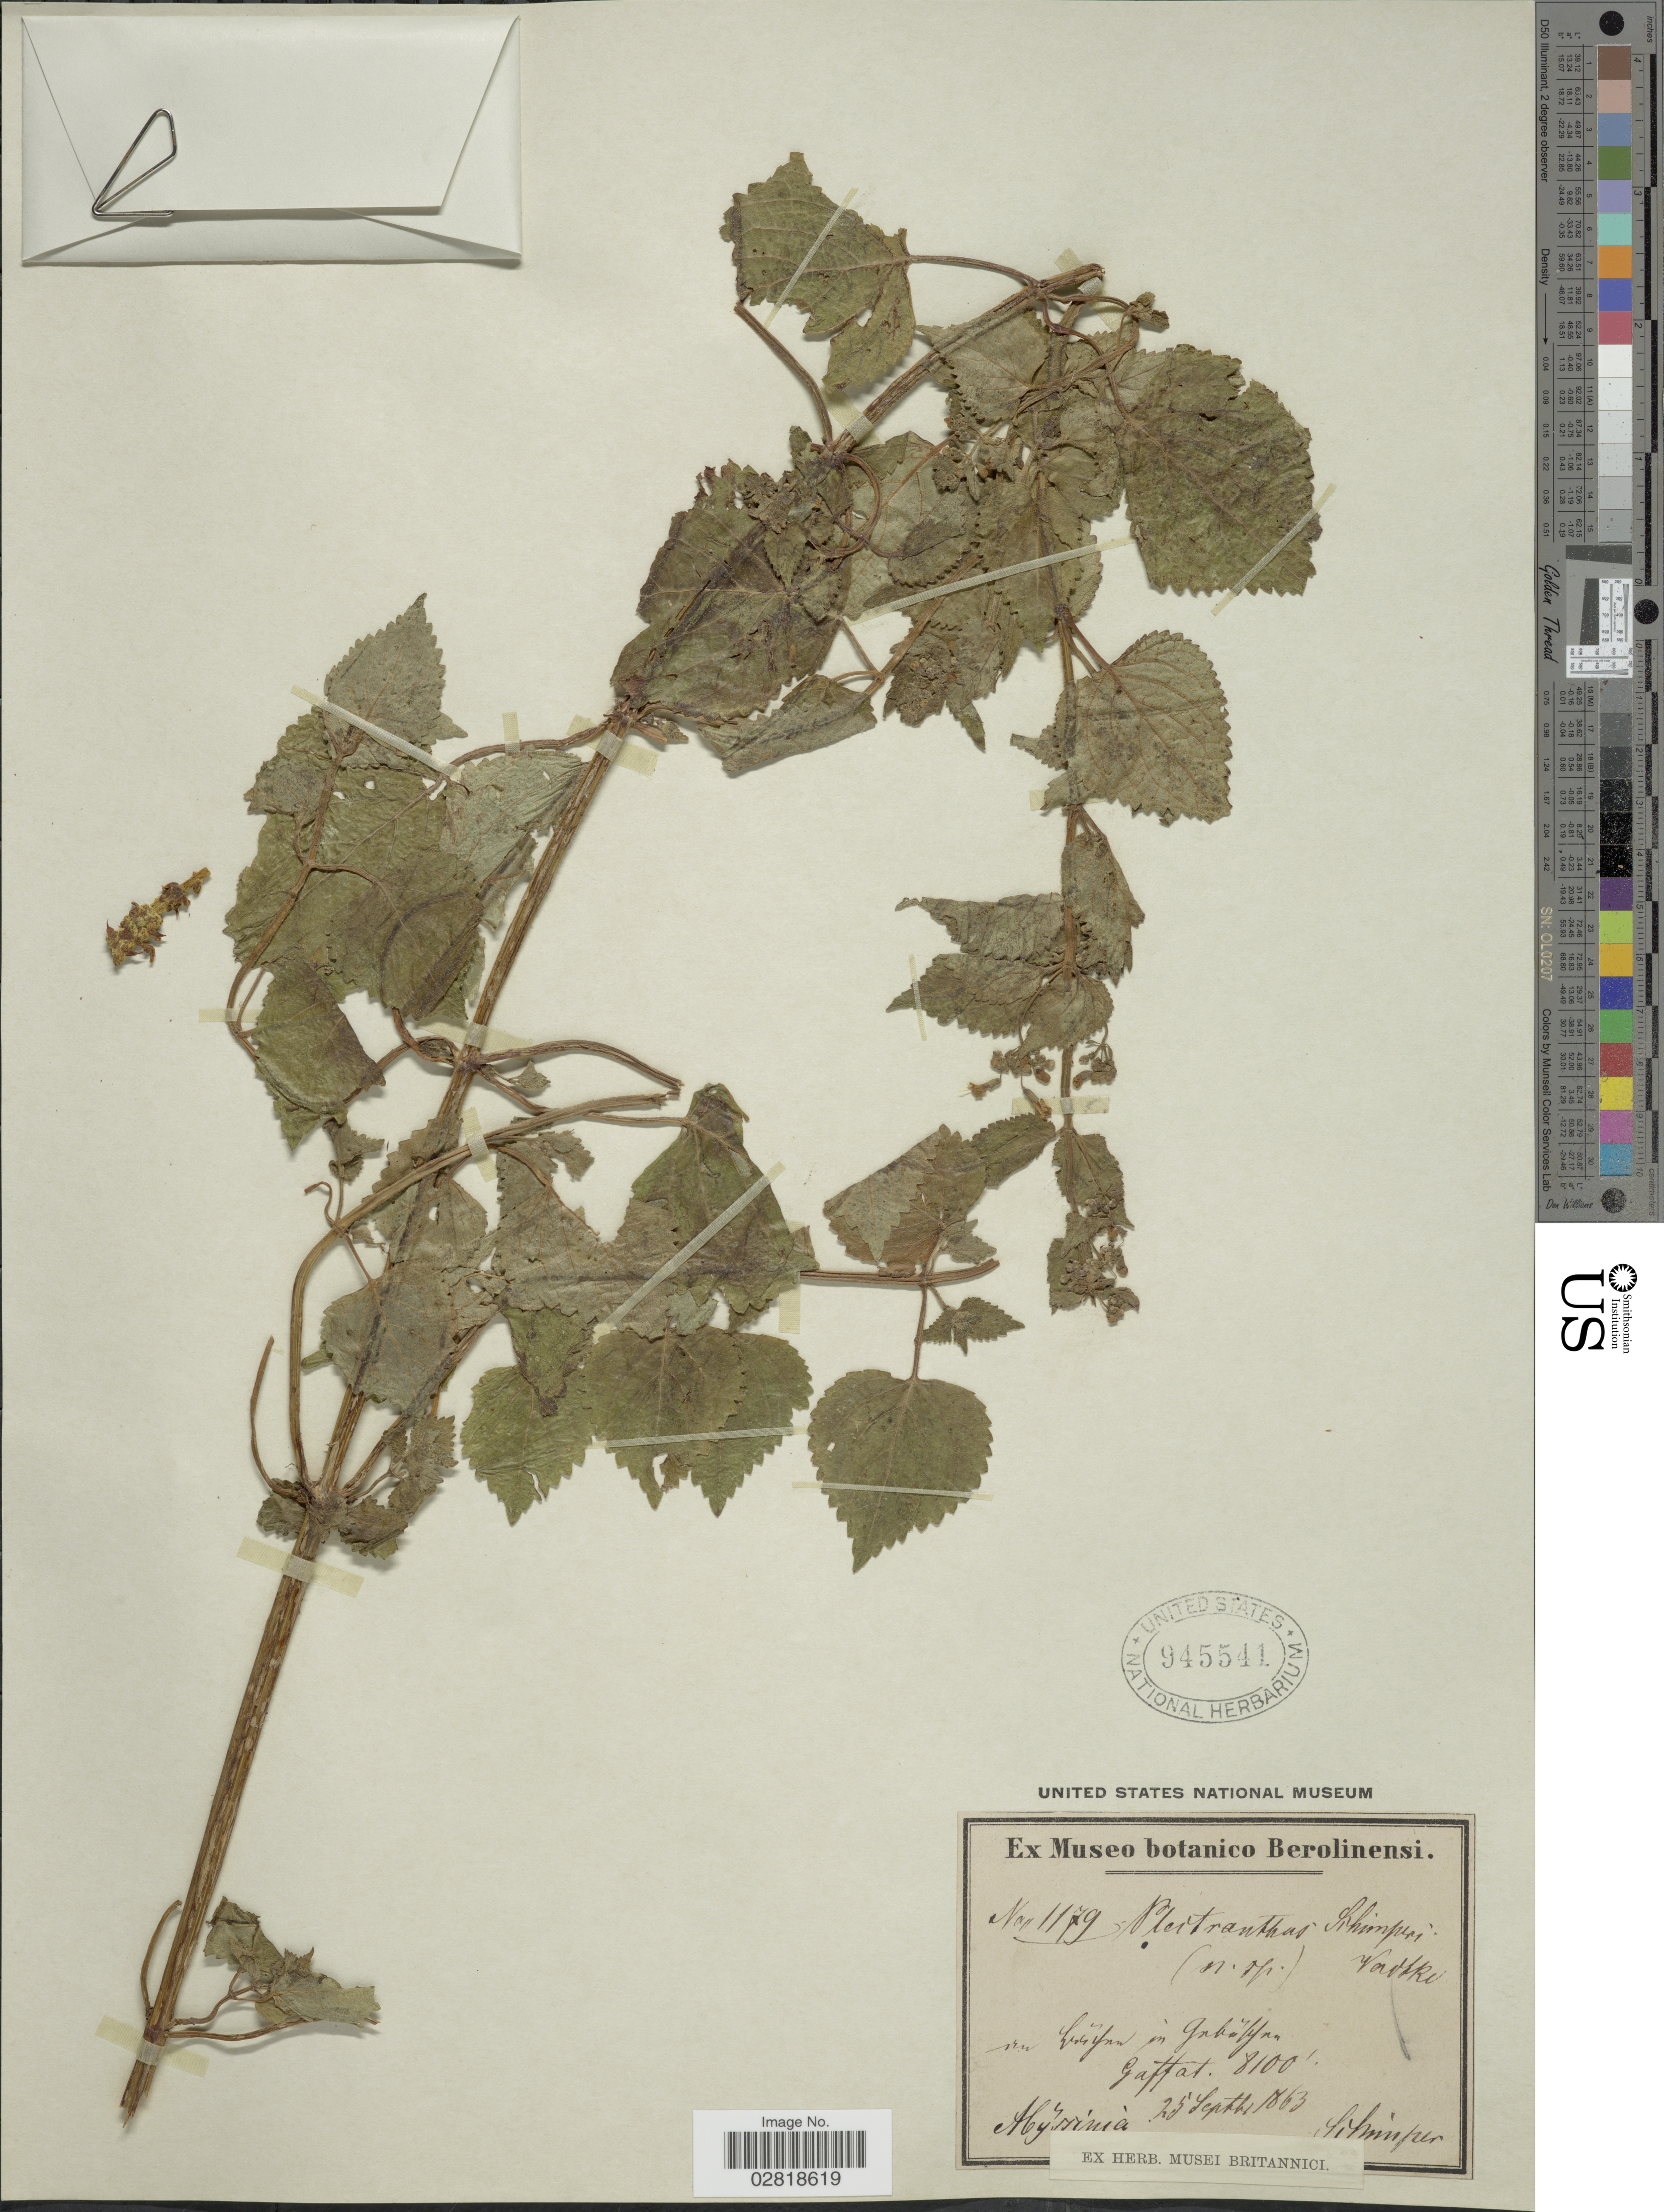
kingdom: Plantae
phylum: Tracheophyta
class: Magnoliopsida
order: Lamiales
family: Lamiaceae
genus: Plectranthus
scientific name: Plectranthus schimperi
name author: Vatke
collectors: -. Schimper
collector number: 1179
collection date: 1863-09-25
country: Eritrea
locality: Um [illegible text] in Gabaffan, Gaffat. [interpreted] Abyssinia.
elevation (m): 2469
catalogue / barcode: US 945541